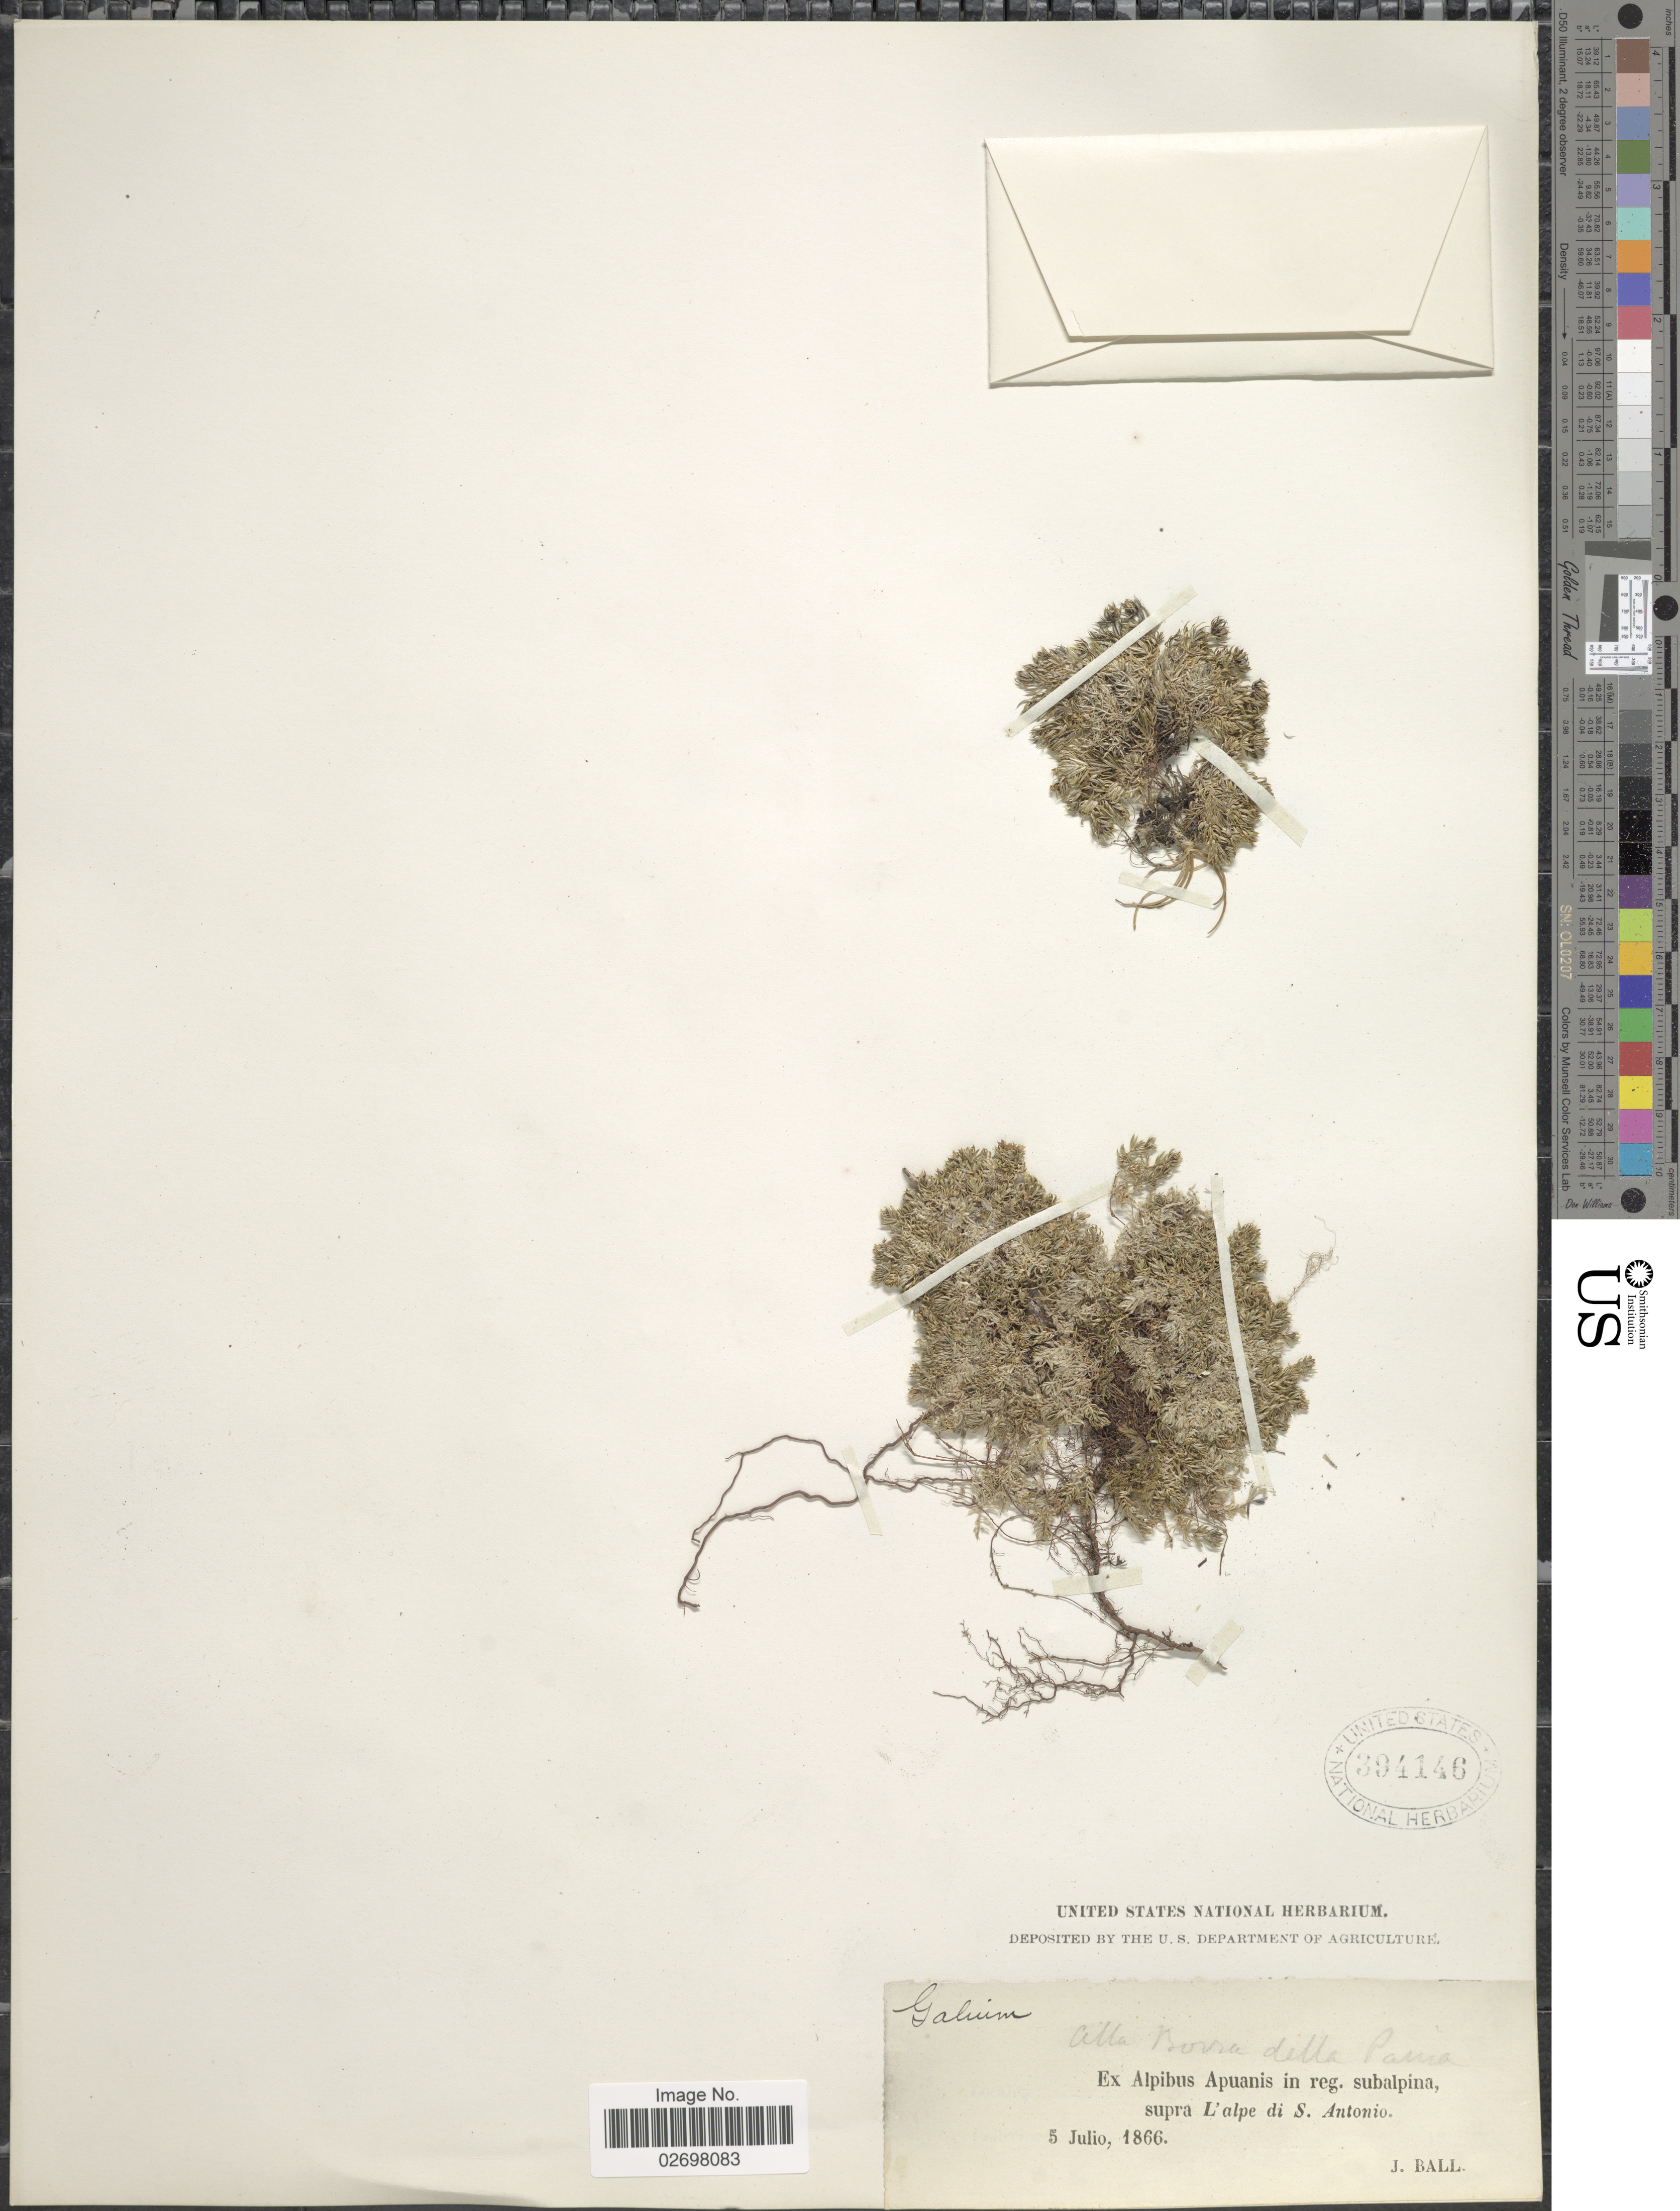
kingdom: Plantae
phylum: Tracheophyta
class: Magnoliopsida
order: Gentianales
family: Rubiaceae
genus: Galium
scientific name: Galium sp.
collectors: J. Ball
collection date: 1866-07-05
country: Italy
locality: Alla Borra dilla Pania, Ex Alpibus Apuanis in reg. subalpina, supra L'alpe di S. Antonio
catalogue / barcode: US 394146